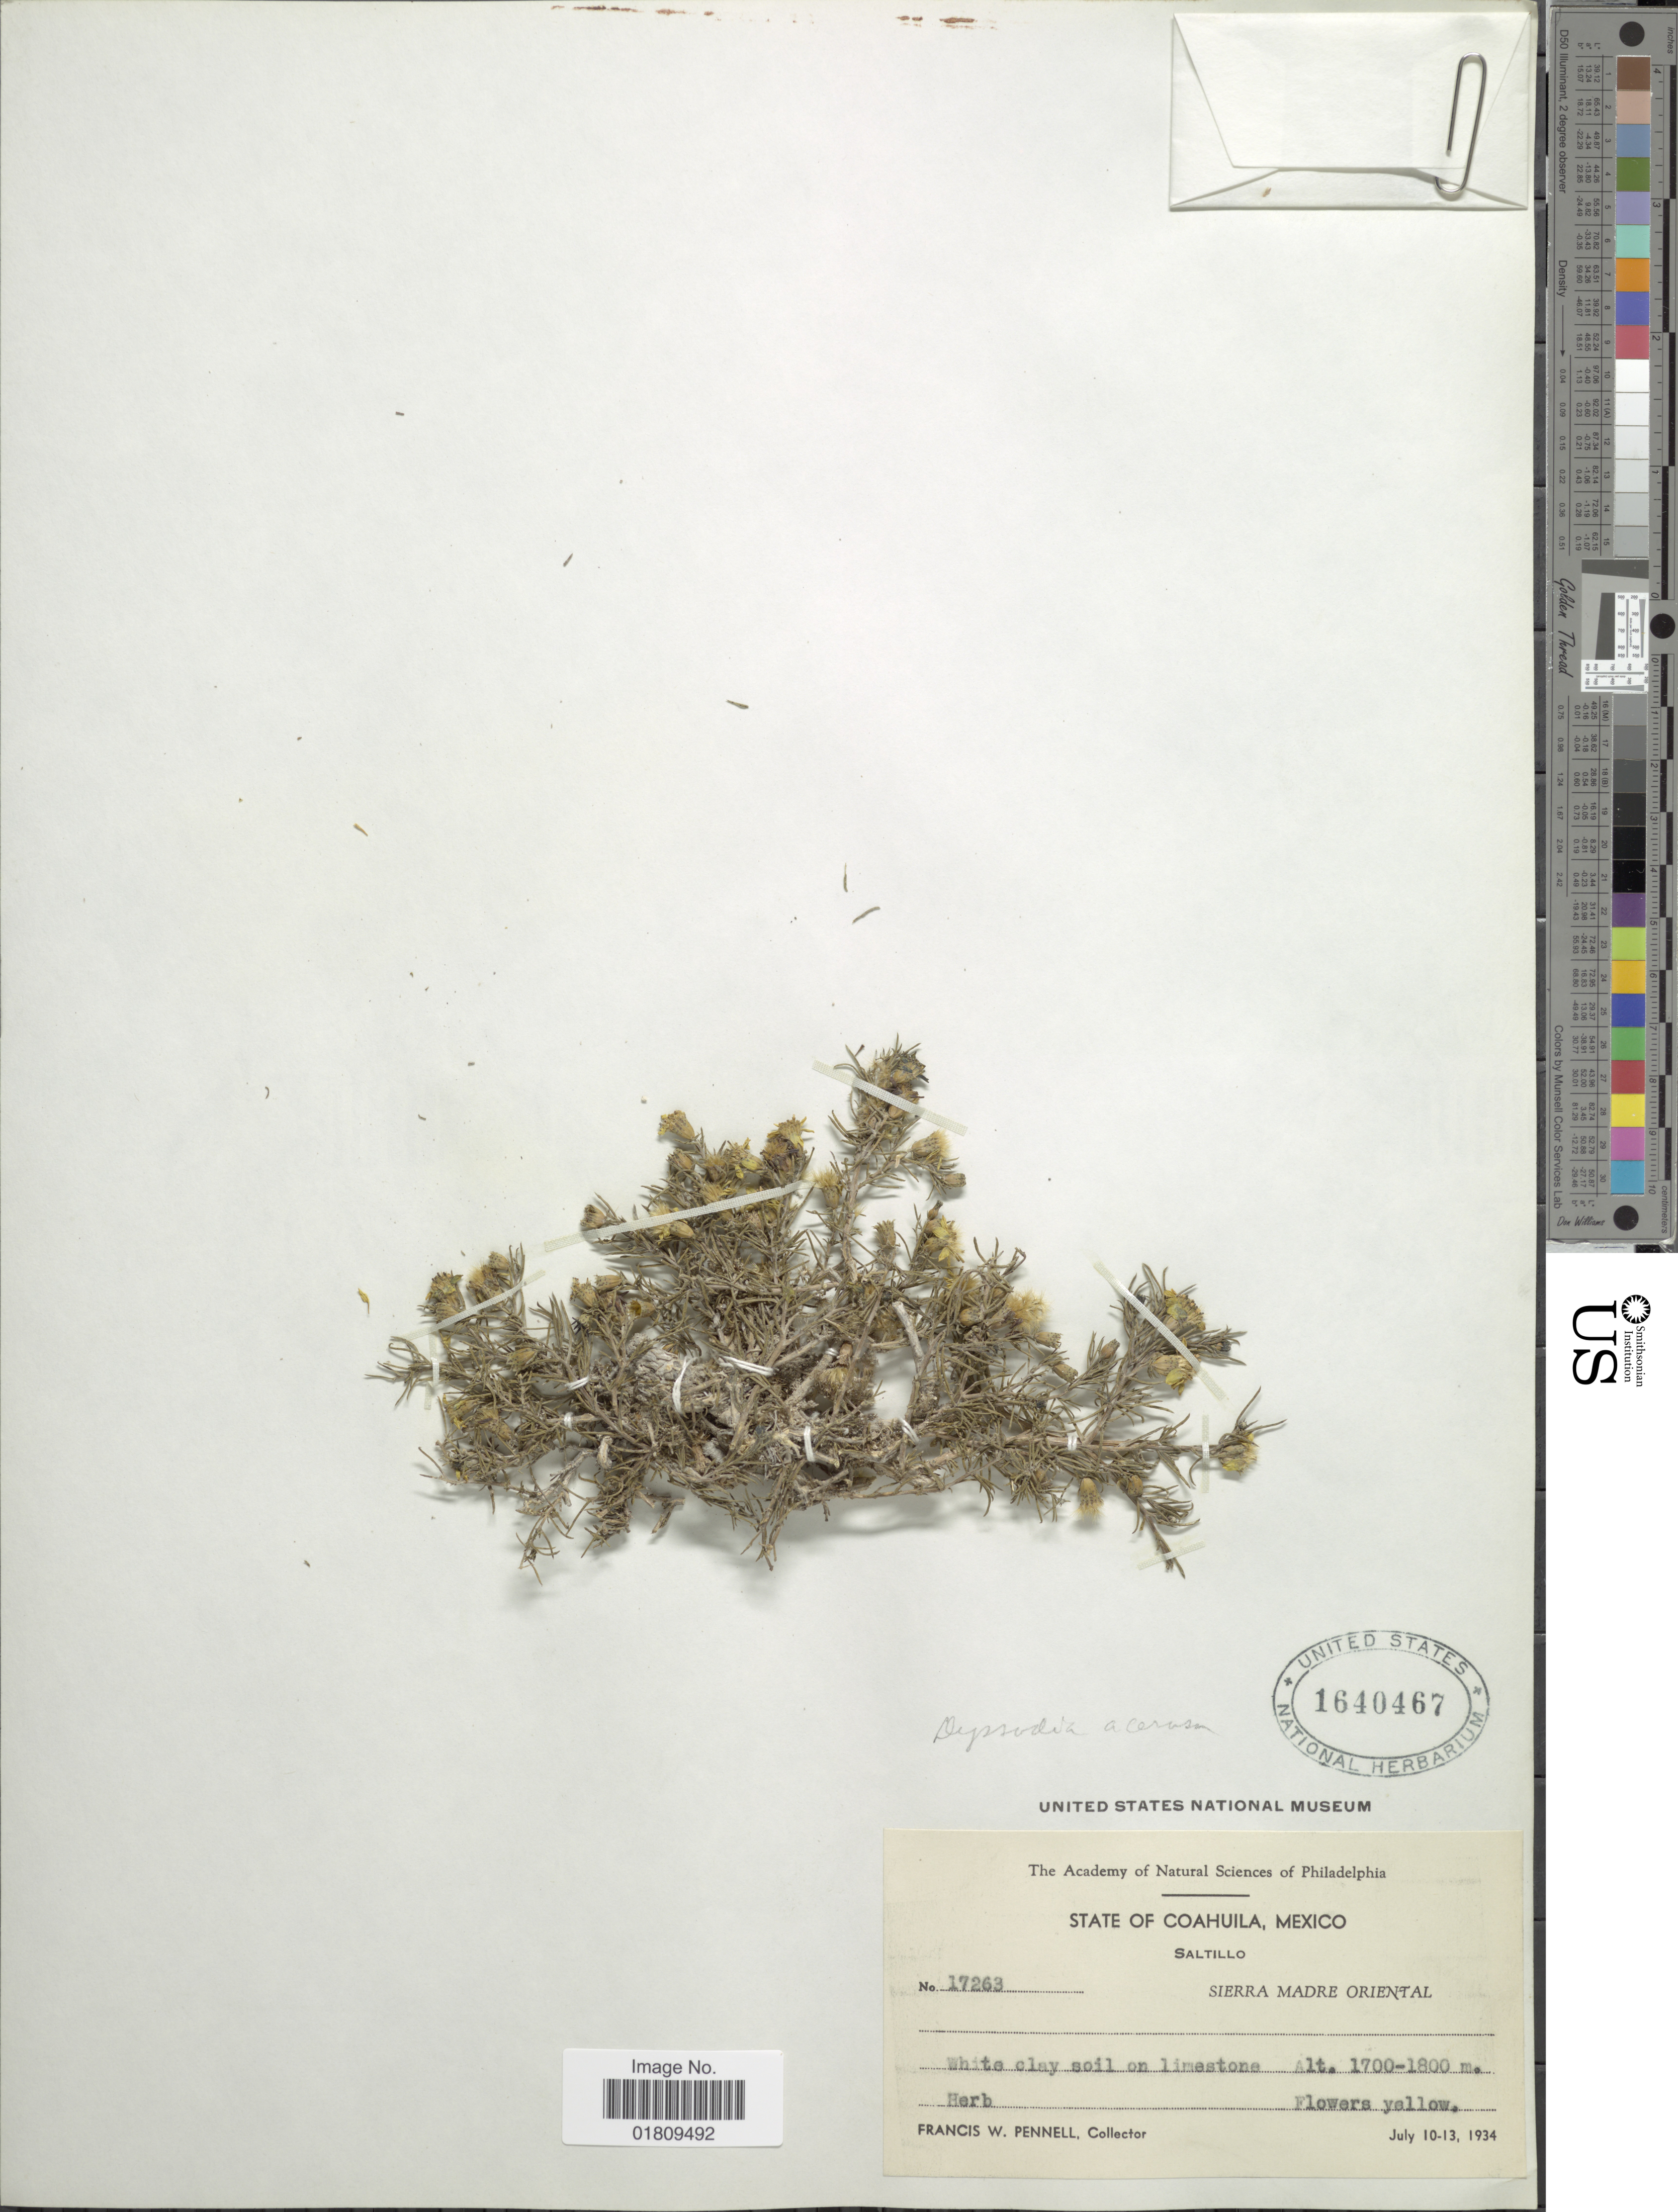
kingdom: Plantae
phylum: Tracheophyta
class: Magnoliopsida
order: Asterales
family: Asteraceae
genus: Dyssodia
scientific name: Dyssodia acerosa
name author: DC.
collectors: F. W. Pennell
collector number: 7263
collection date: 1934-07-10/1934-07-13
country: Mexico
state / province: Coahuila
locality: Saltillo, Sierra Madre Oriental, white clay soil on limestone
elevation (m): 1700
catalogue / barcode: US 1640467